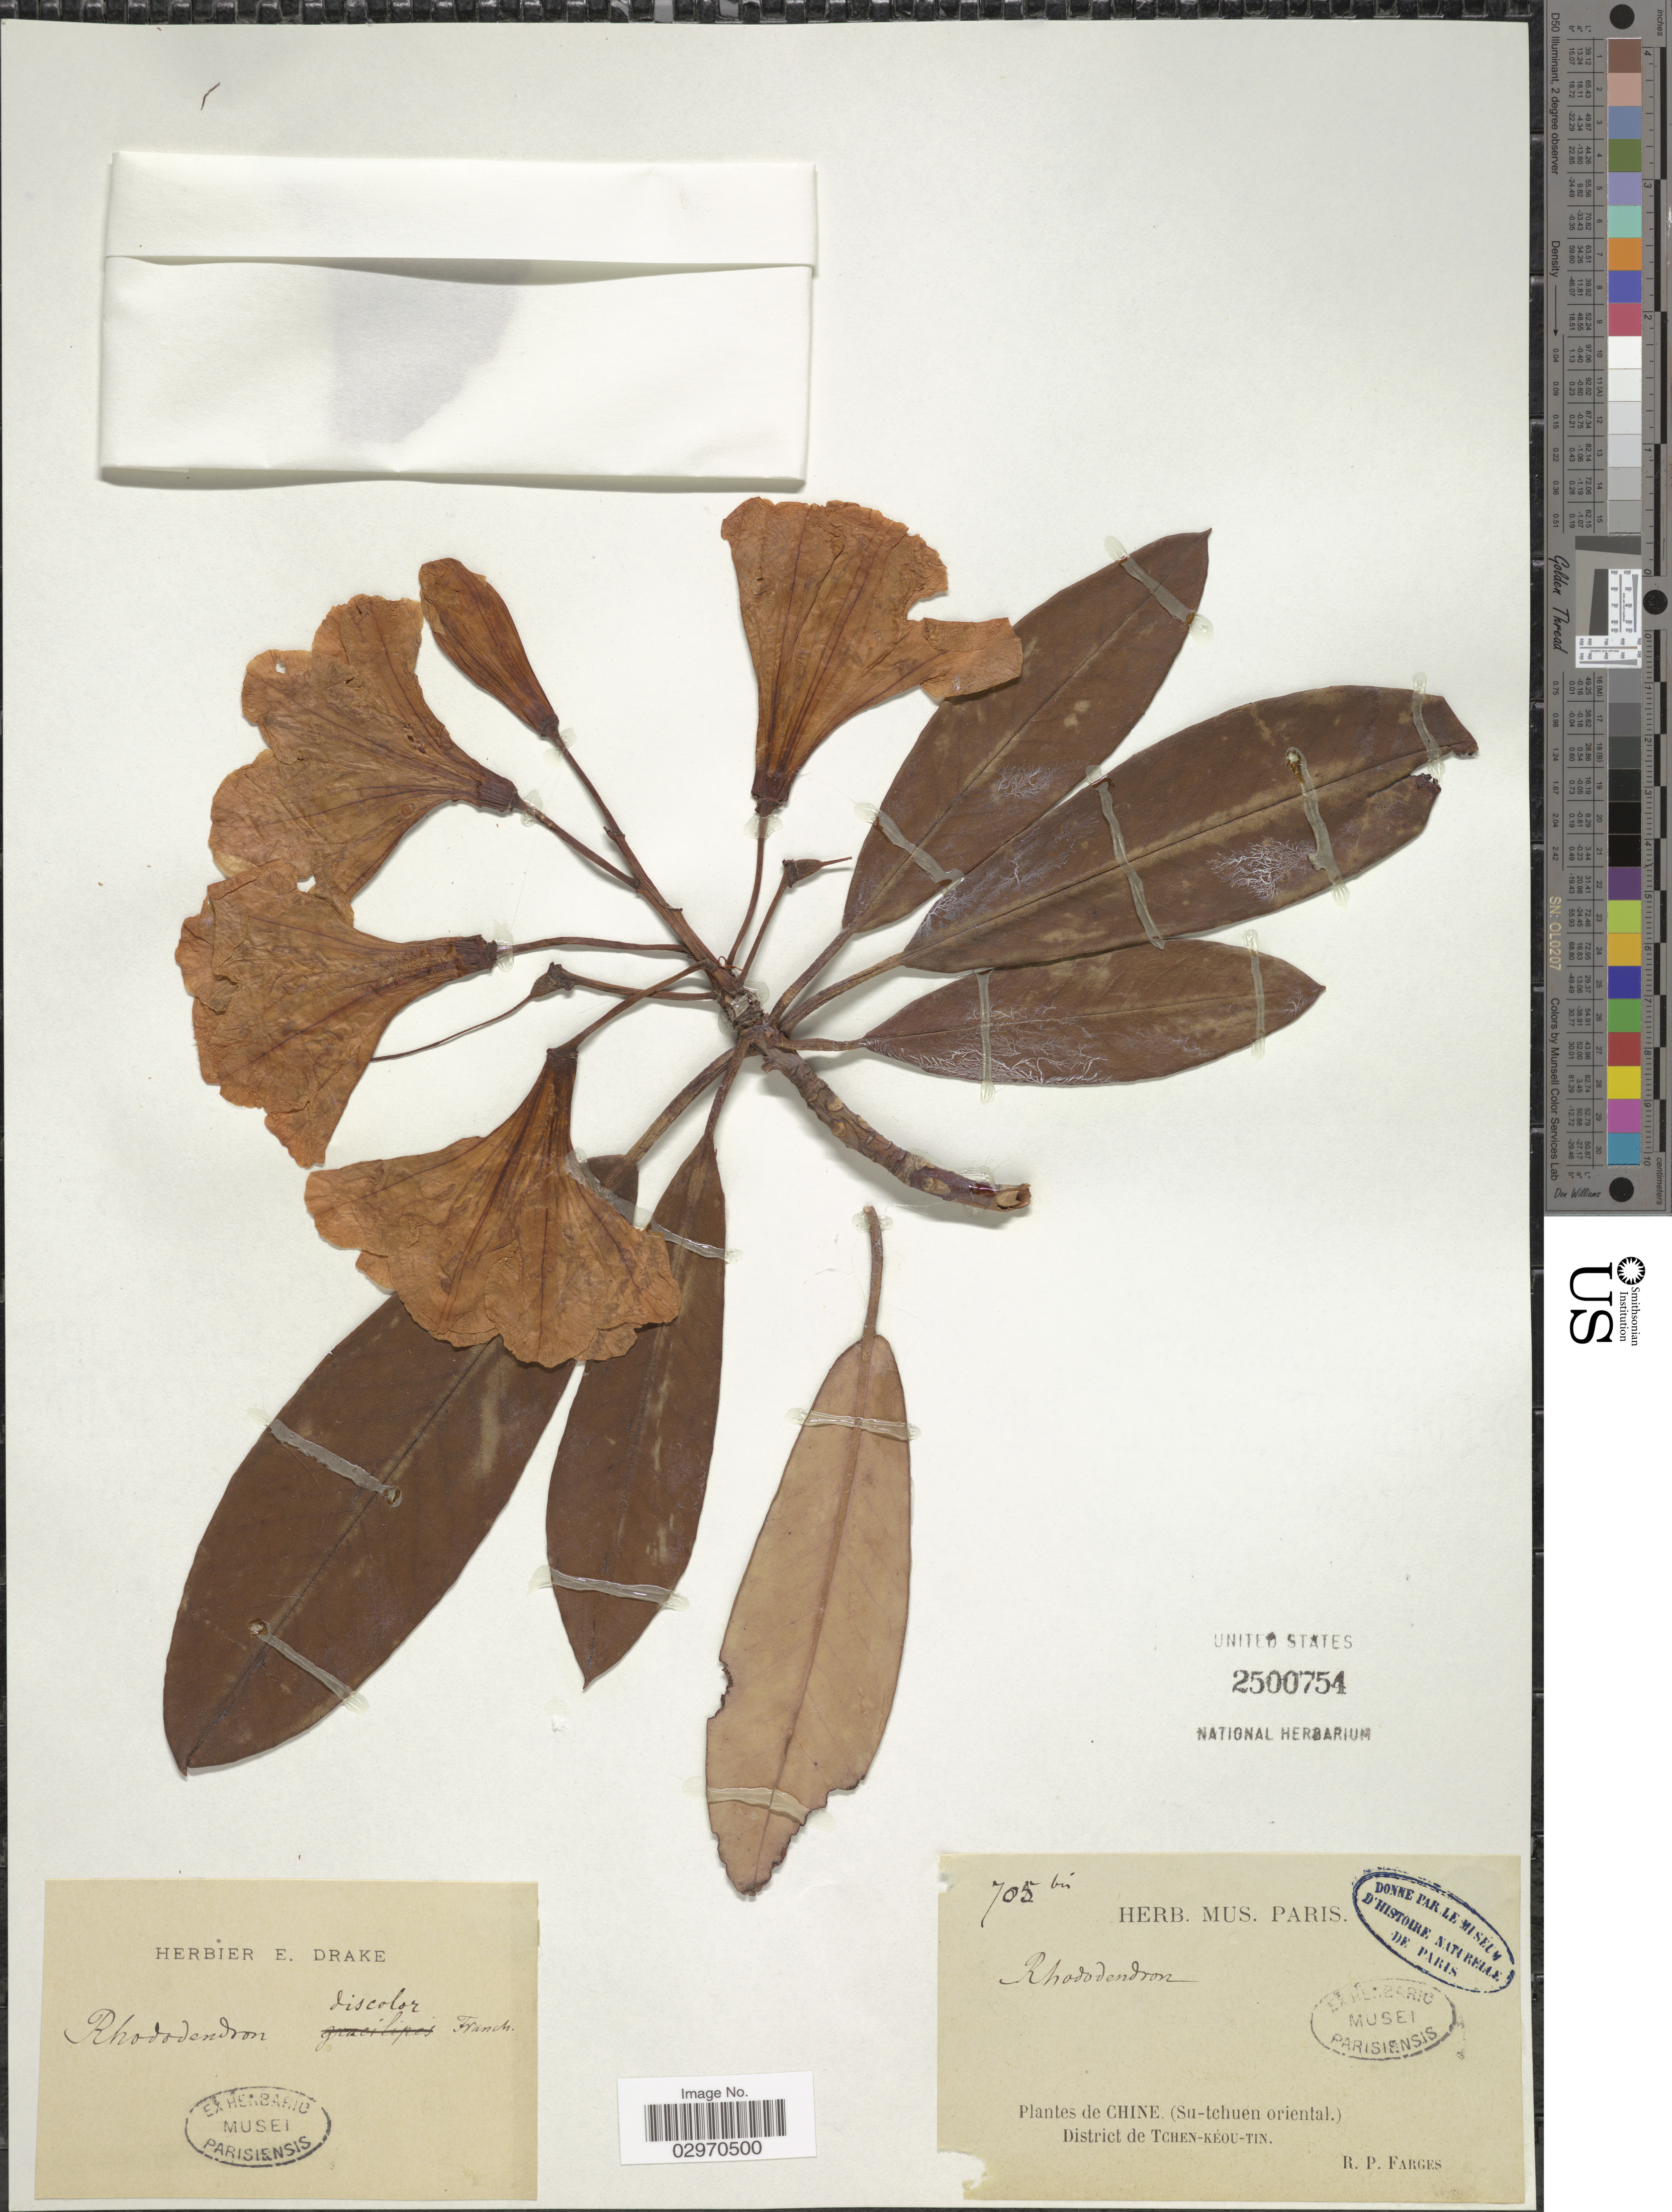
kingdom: Plantae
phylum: Tracheophyta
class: Magnoliopsida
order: Ericales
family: Ericaceae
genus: Rhododendron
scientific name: Rhododendron discolor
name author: Franch.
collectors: R. Farges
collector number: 705bis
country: China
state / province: Sichuan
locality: (Su-tchuen oriental). District de Tchen-Kéou-Tin.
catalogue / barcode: US 2500754